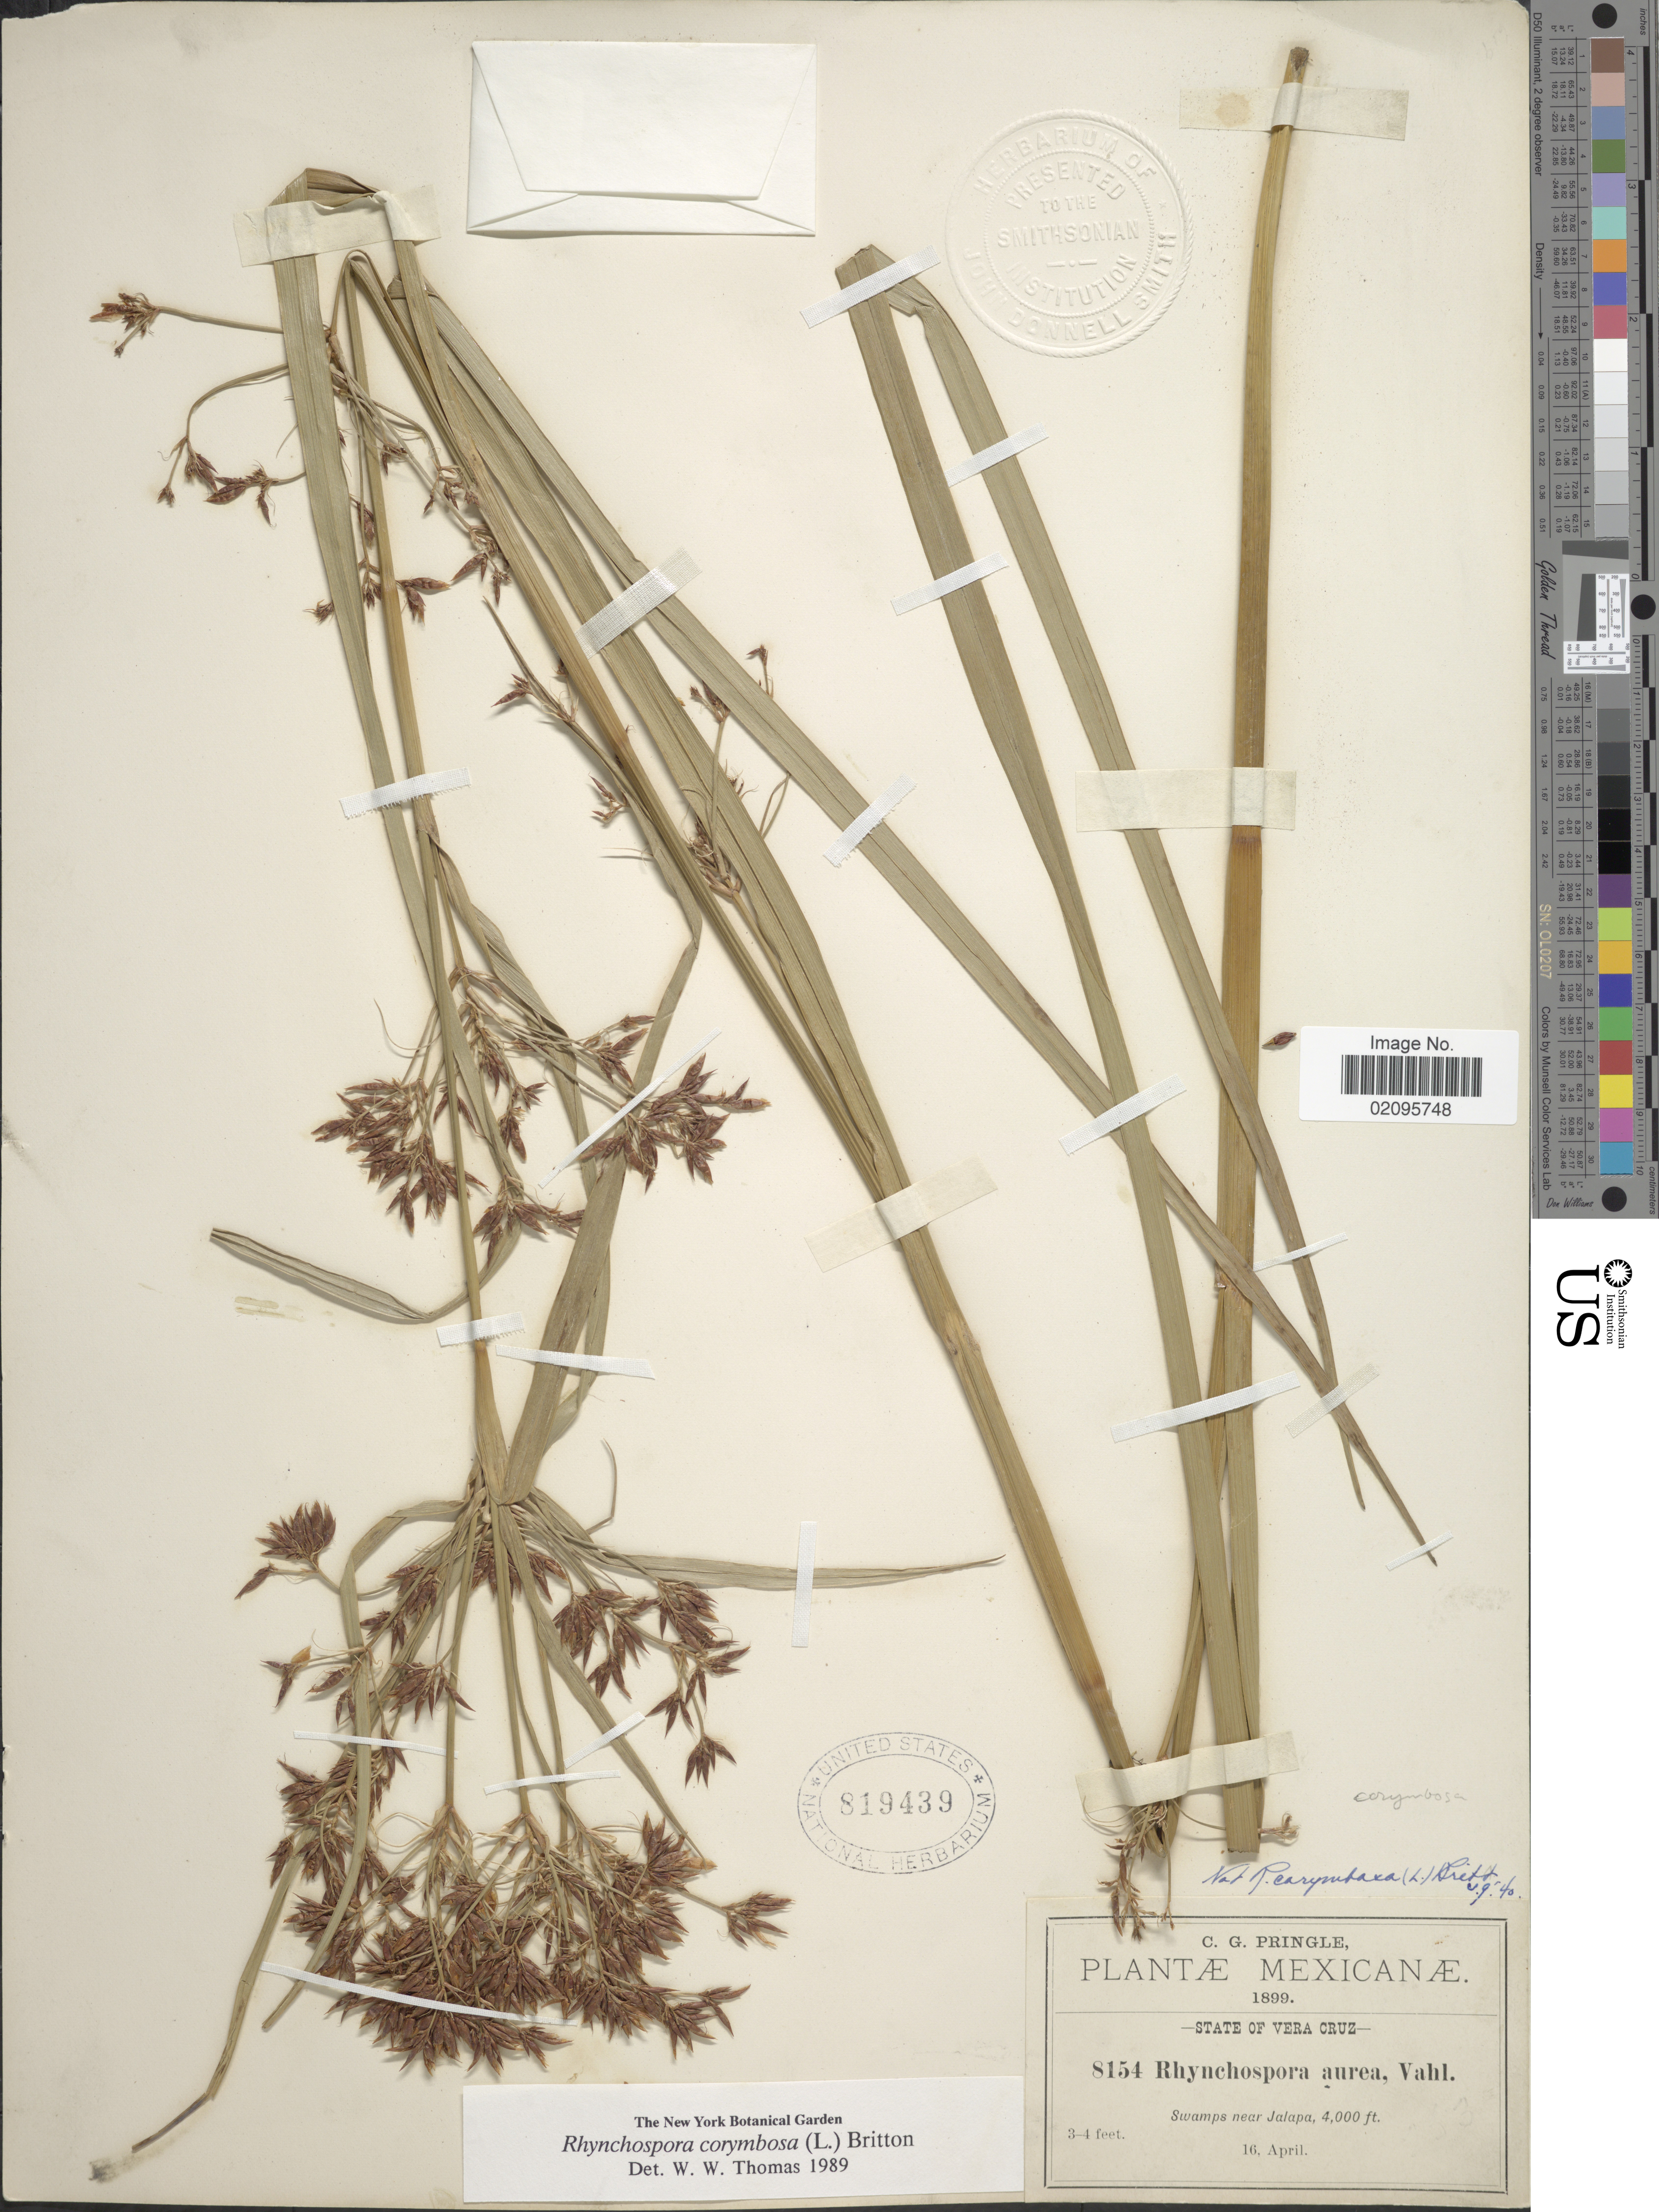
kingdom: Plantae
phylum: Tracheophyta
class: Liliopsida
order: Poales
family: Cyperaceae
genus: Rhynchospora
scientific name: Rhynchospora corymbosa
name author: (L.) Britton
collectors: C. G. Pringle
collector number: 8154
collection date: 1899-04-16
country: Mexico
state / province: Veracruz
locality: Vera Cruz, swamps near Jalapa.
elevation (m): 1219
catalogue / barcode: US 819439